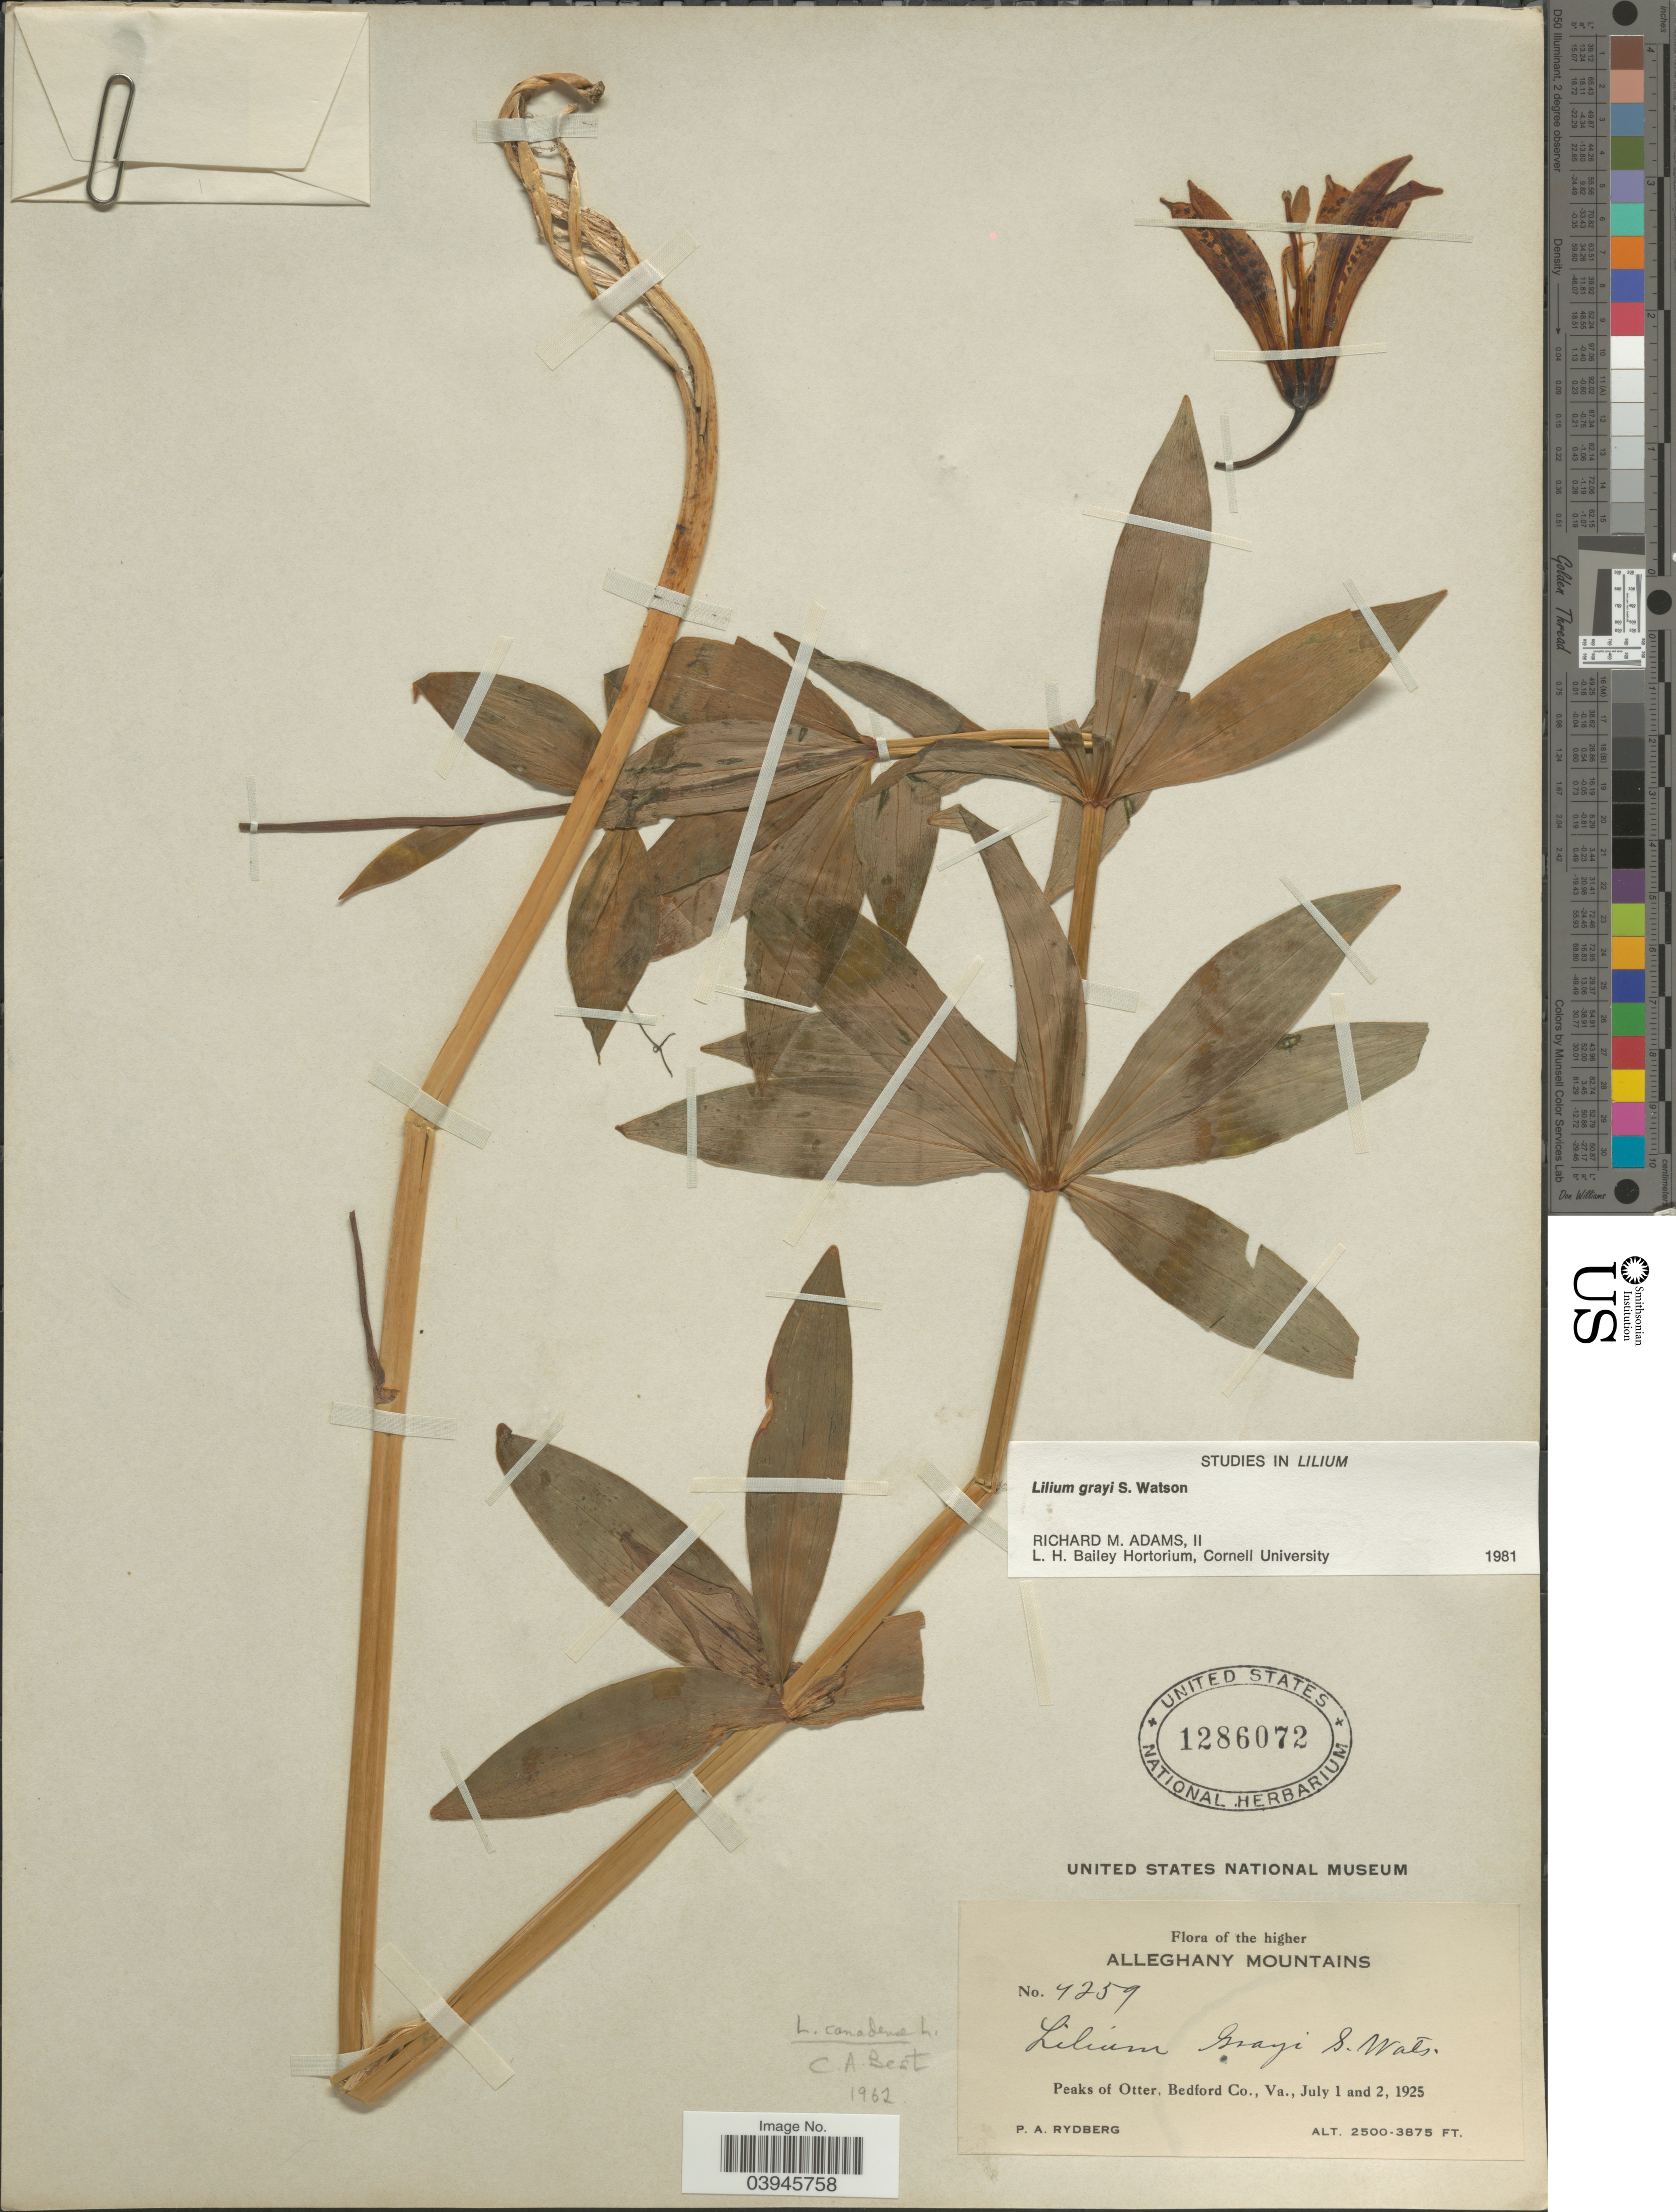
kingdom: Plantae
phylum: Tracheophyta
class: Liliopsida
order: Liliales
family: Liliaceae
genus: Lilium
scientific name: Lilium grayi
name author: S. Watson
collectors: P. A. Rydberg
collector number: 4259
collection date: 1925-07-01/1925-07-02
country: United States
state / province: Virginia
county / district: Bedford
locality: Higher Alleghany Mountains. Peaks of Otter, Bedford Co.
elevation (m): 762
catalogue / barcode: US 1286072